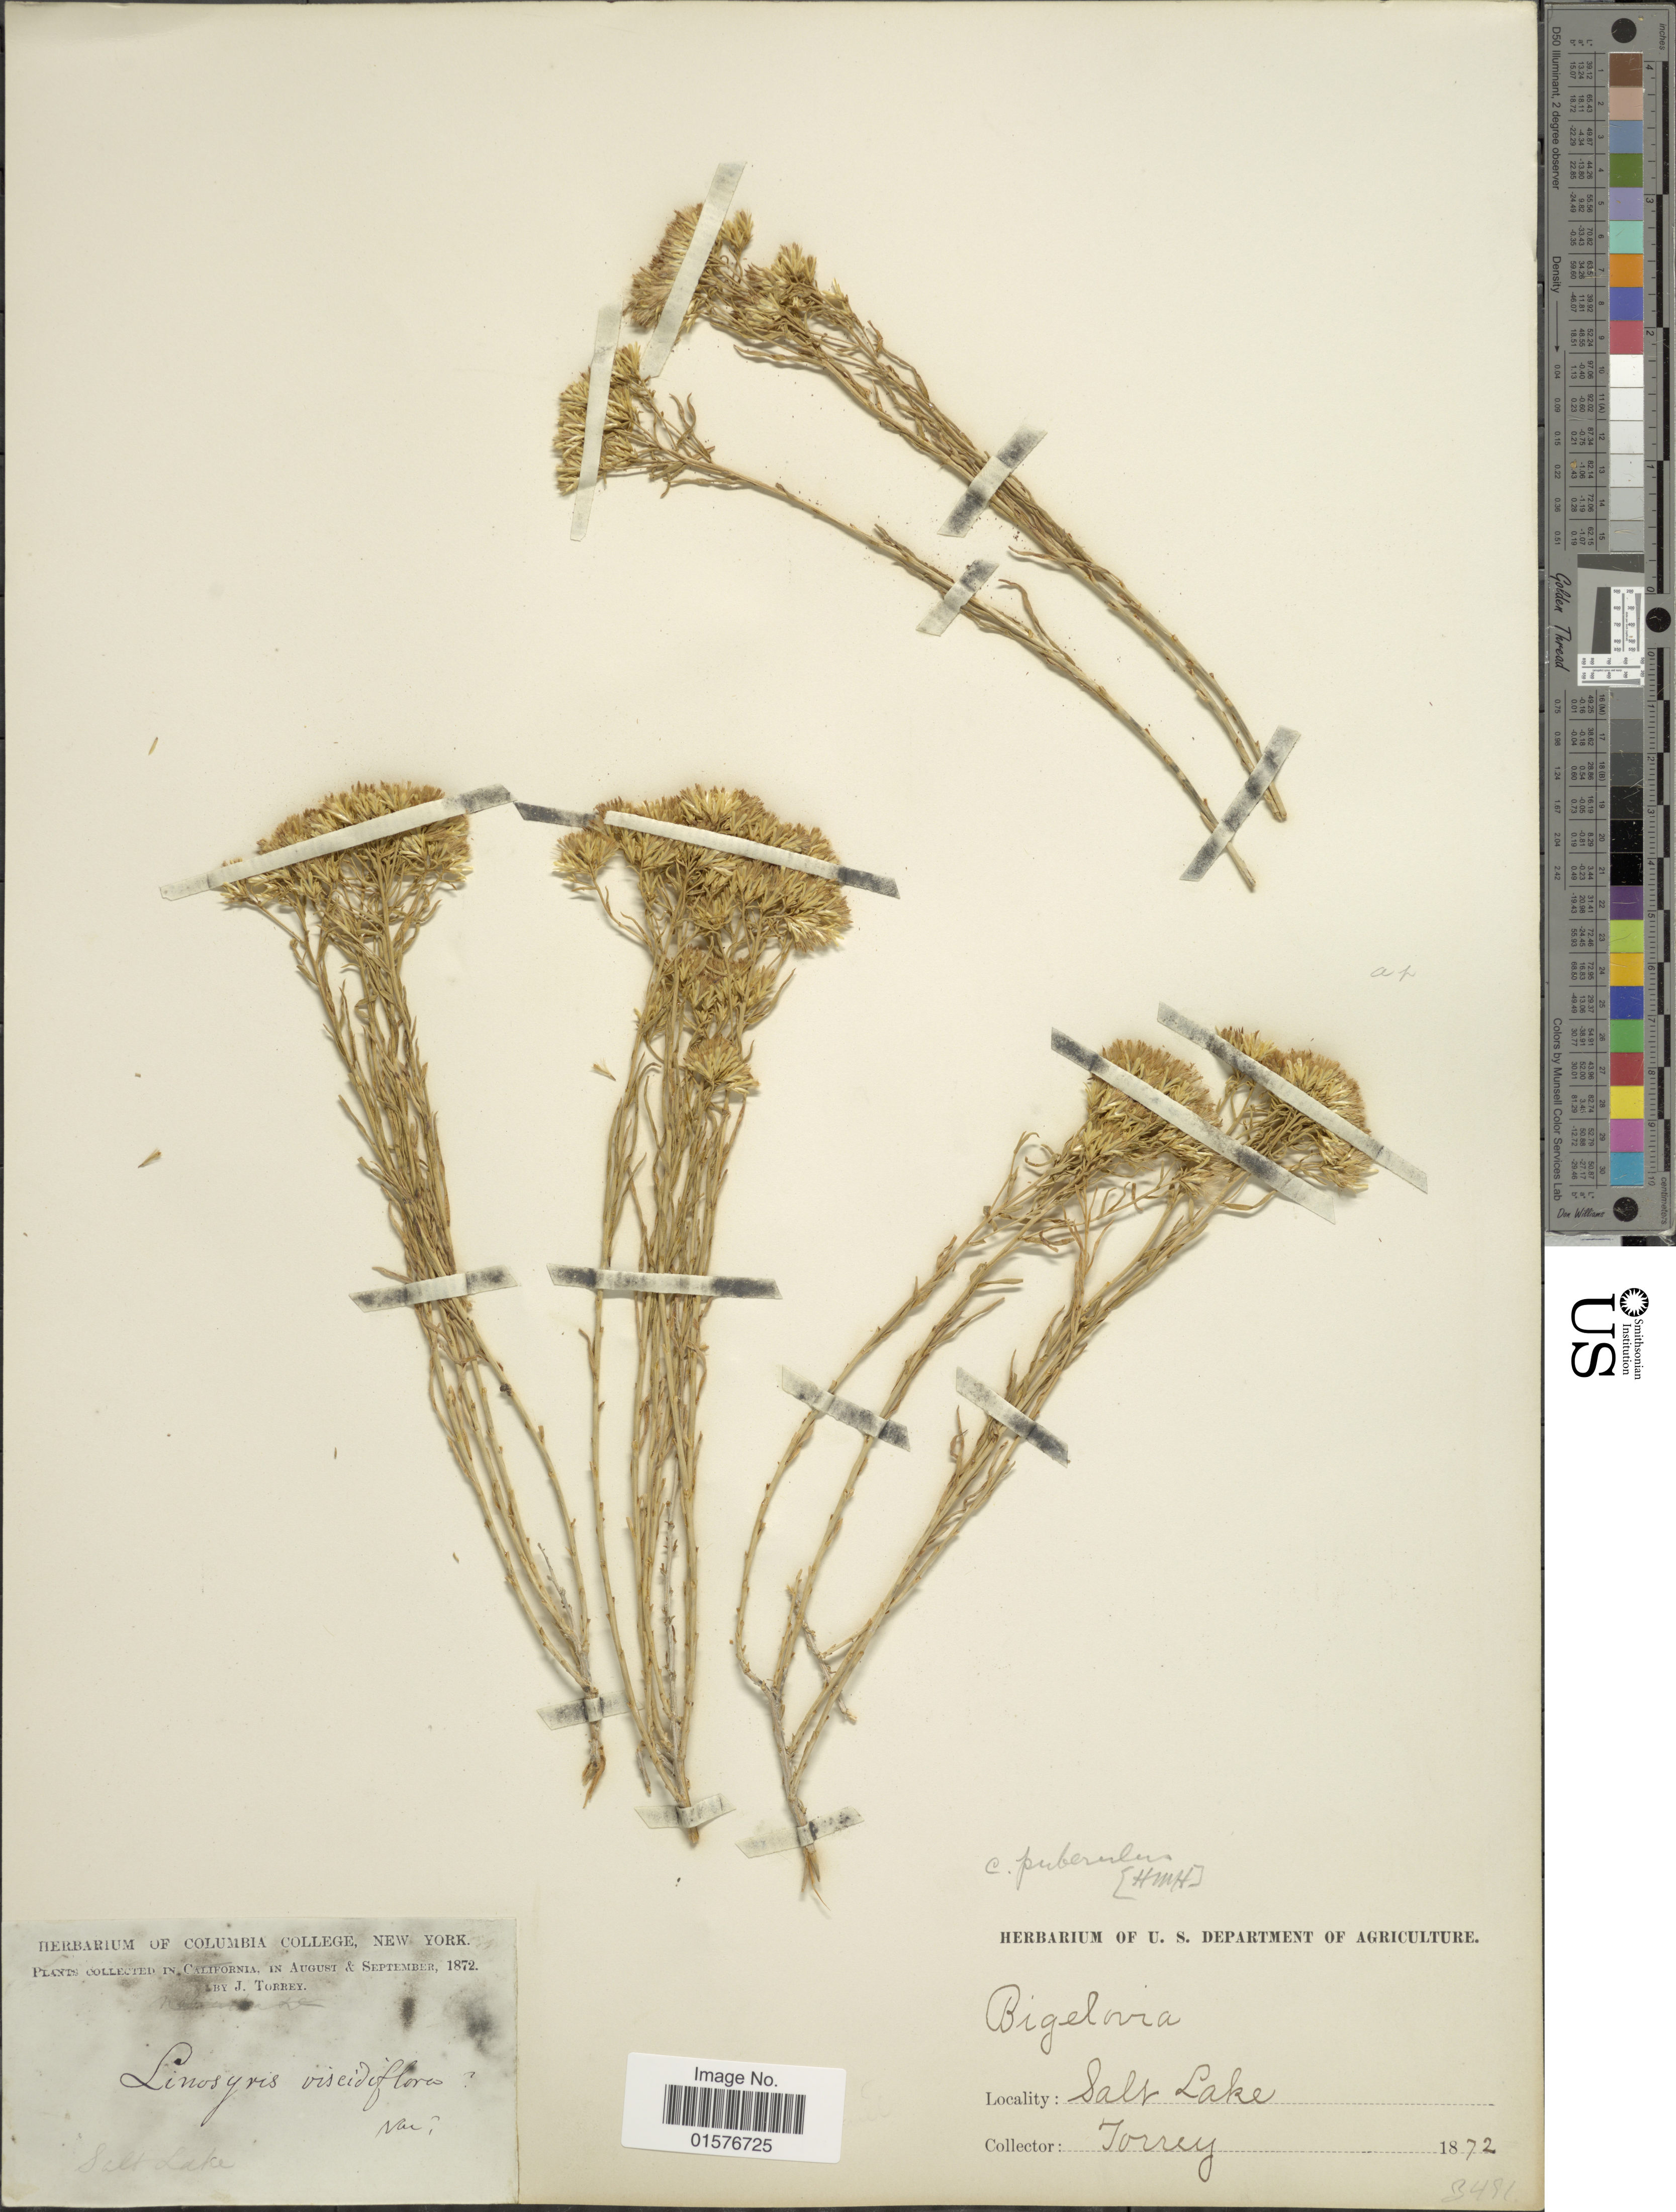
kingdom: Plantae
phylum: Tracheophyta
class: Magnoliopsida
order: Asterales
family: Asteraceae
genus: Chrysothamnus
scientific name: Chrysothamnus viscidiflorus subsp. puberulus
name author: (D.C. Eaton) H.M. Hall & Clem.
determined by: Urbatsch, Lowell E., Curator (LSU), Louisiana State University (UNITED STATES)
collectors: J. Torrey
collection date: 1872-08/1872-09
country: United States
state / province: California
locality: Salt Lake